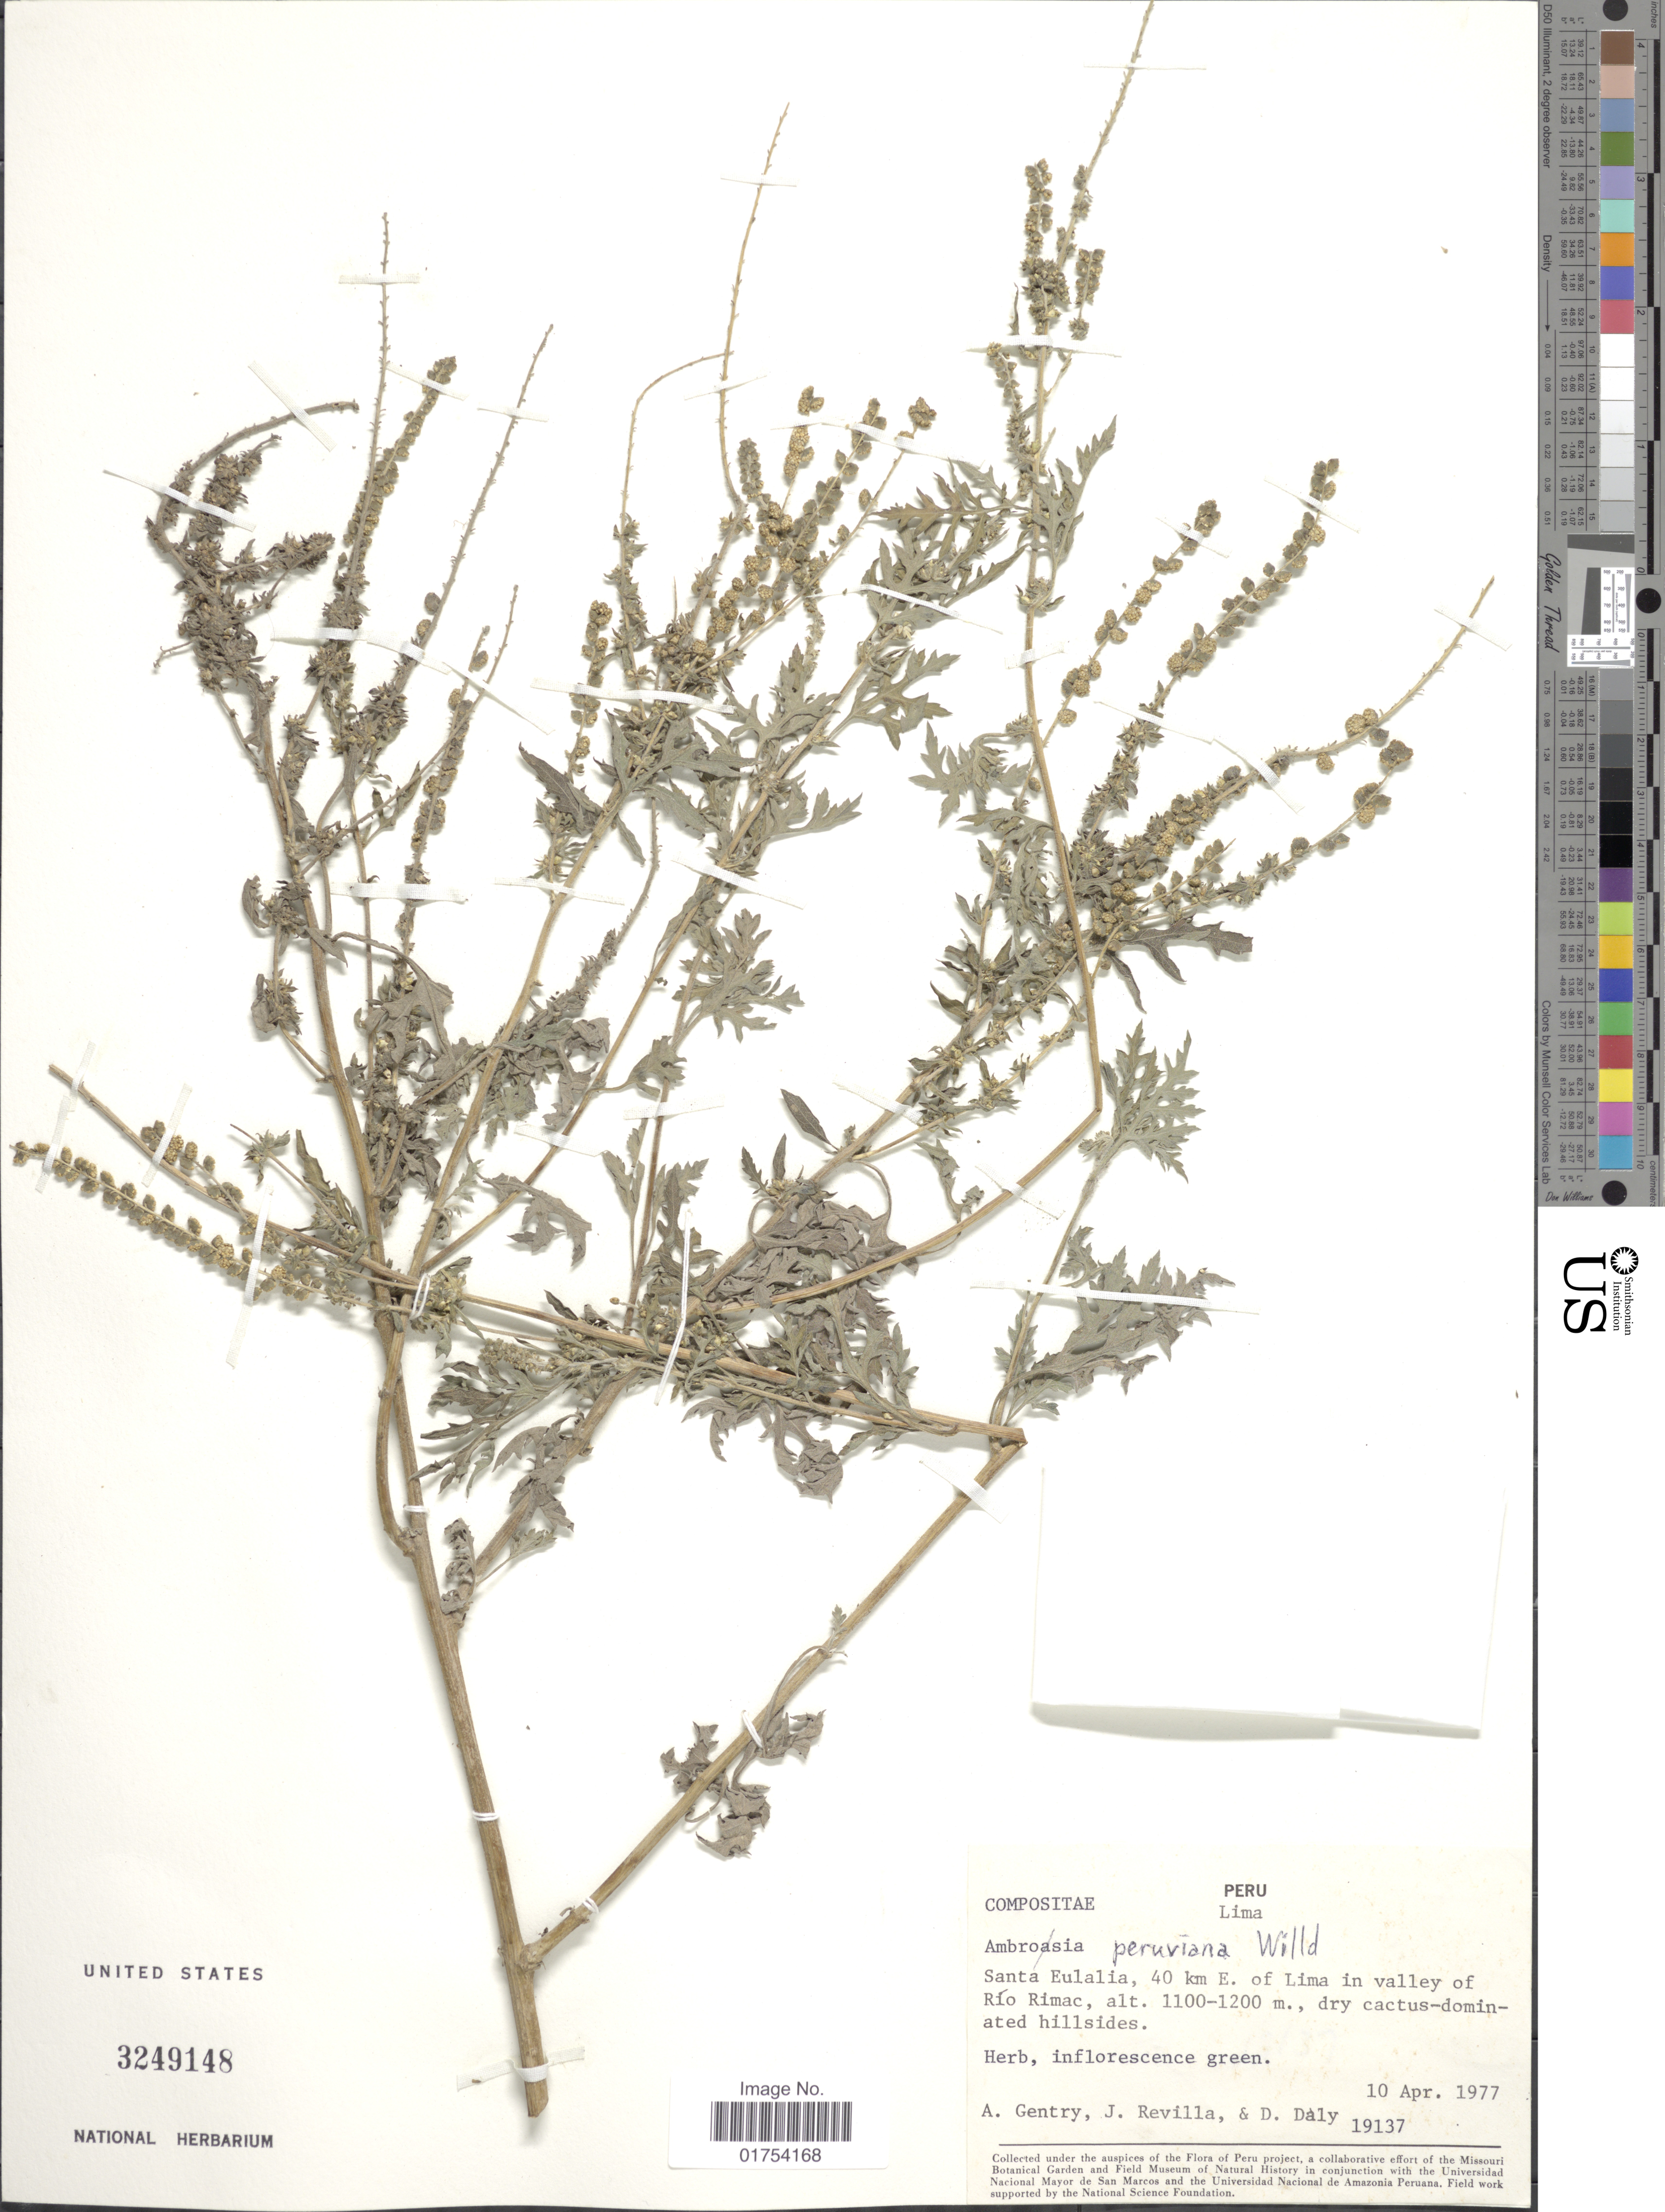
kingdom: Plantae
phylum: Tracheophyta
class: Magnoliopsida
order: Asterales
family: Asteraceae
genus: Ambrosia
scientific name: Ambrosia peruviana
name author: Willd.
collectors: A. H. Gentry, J. Revilla & D. C. Daly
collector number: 19137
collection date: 1977-04-10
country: Peru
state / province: Lima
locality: Santa Eulalia, 40 km E. of Lima in valley of Rio Rimac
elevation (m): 1100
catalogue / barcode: US 3249148